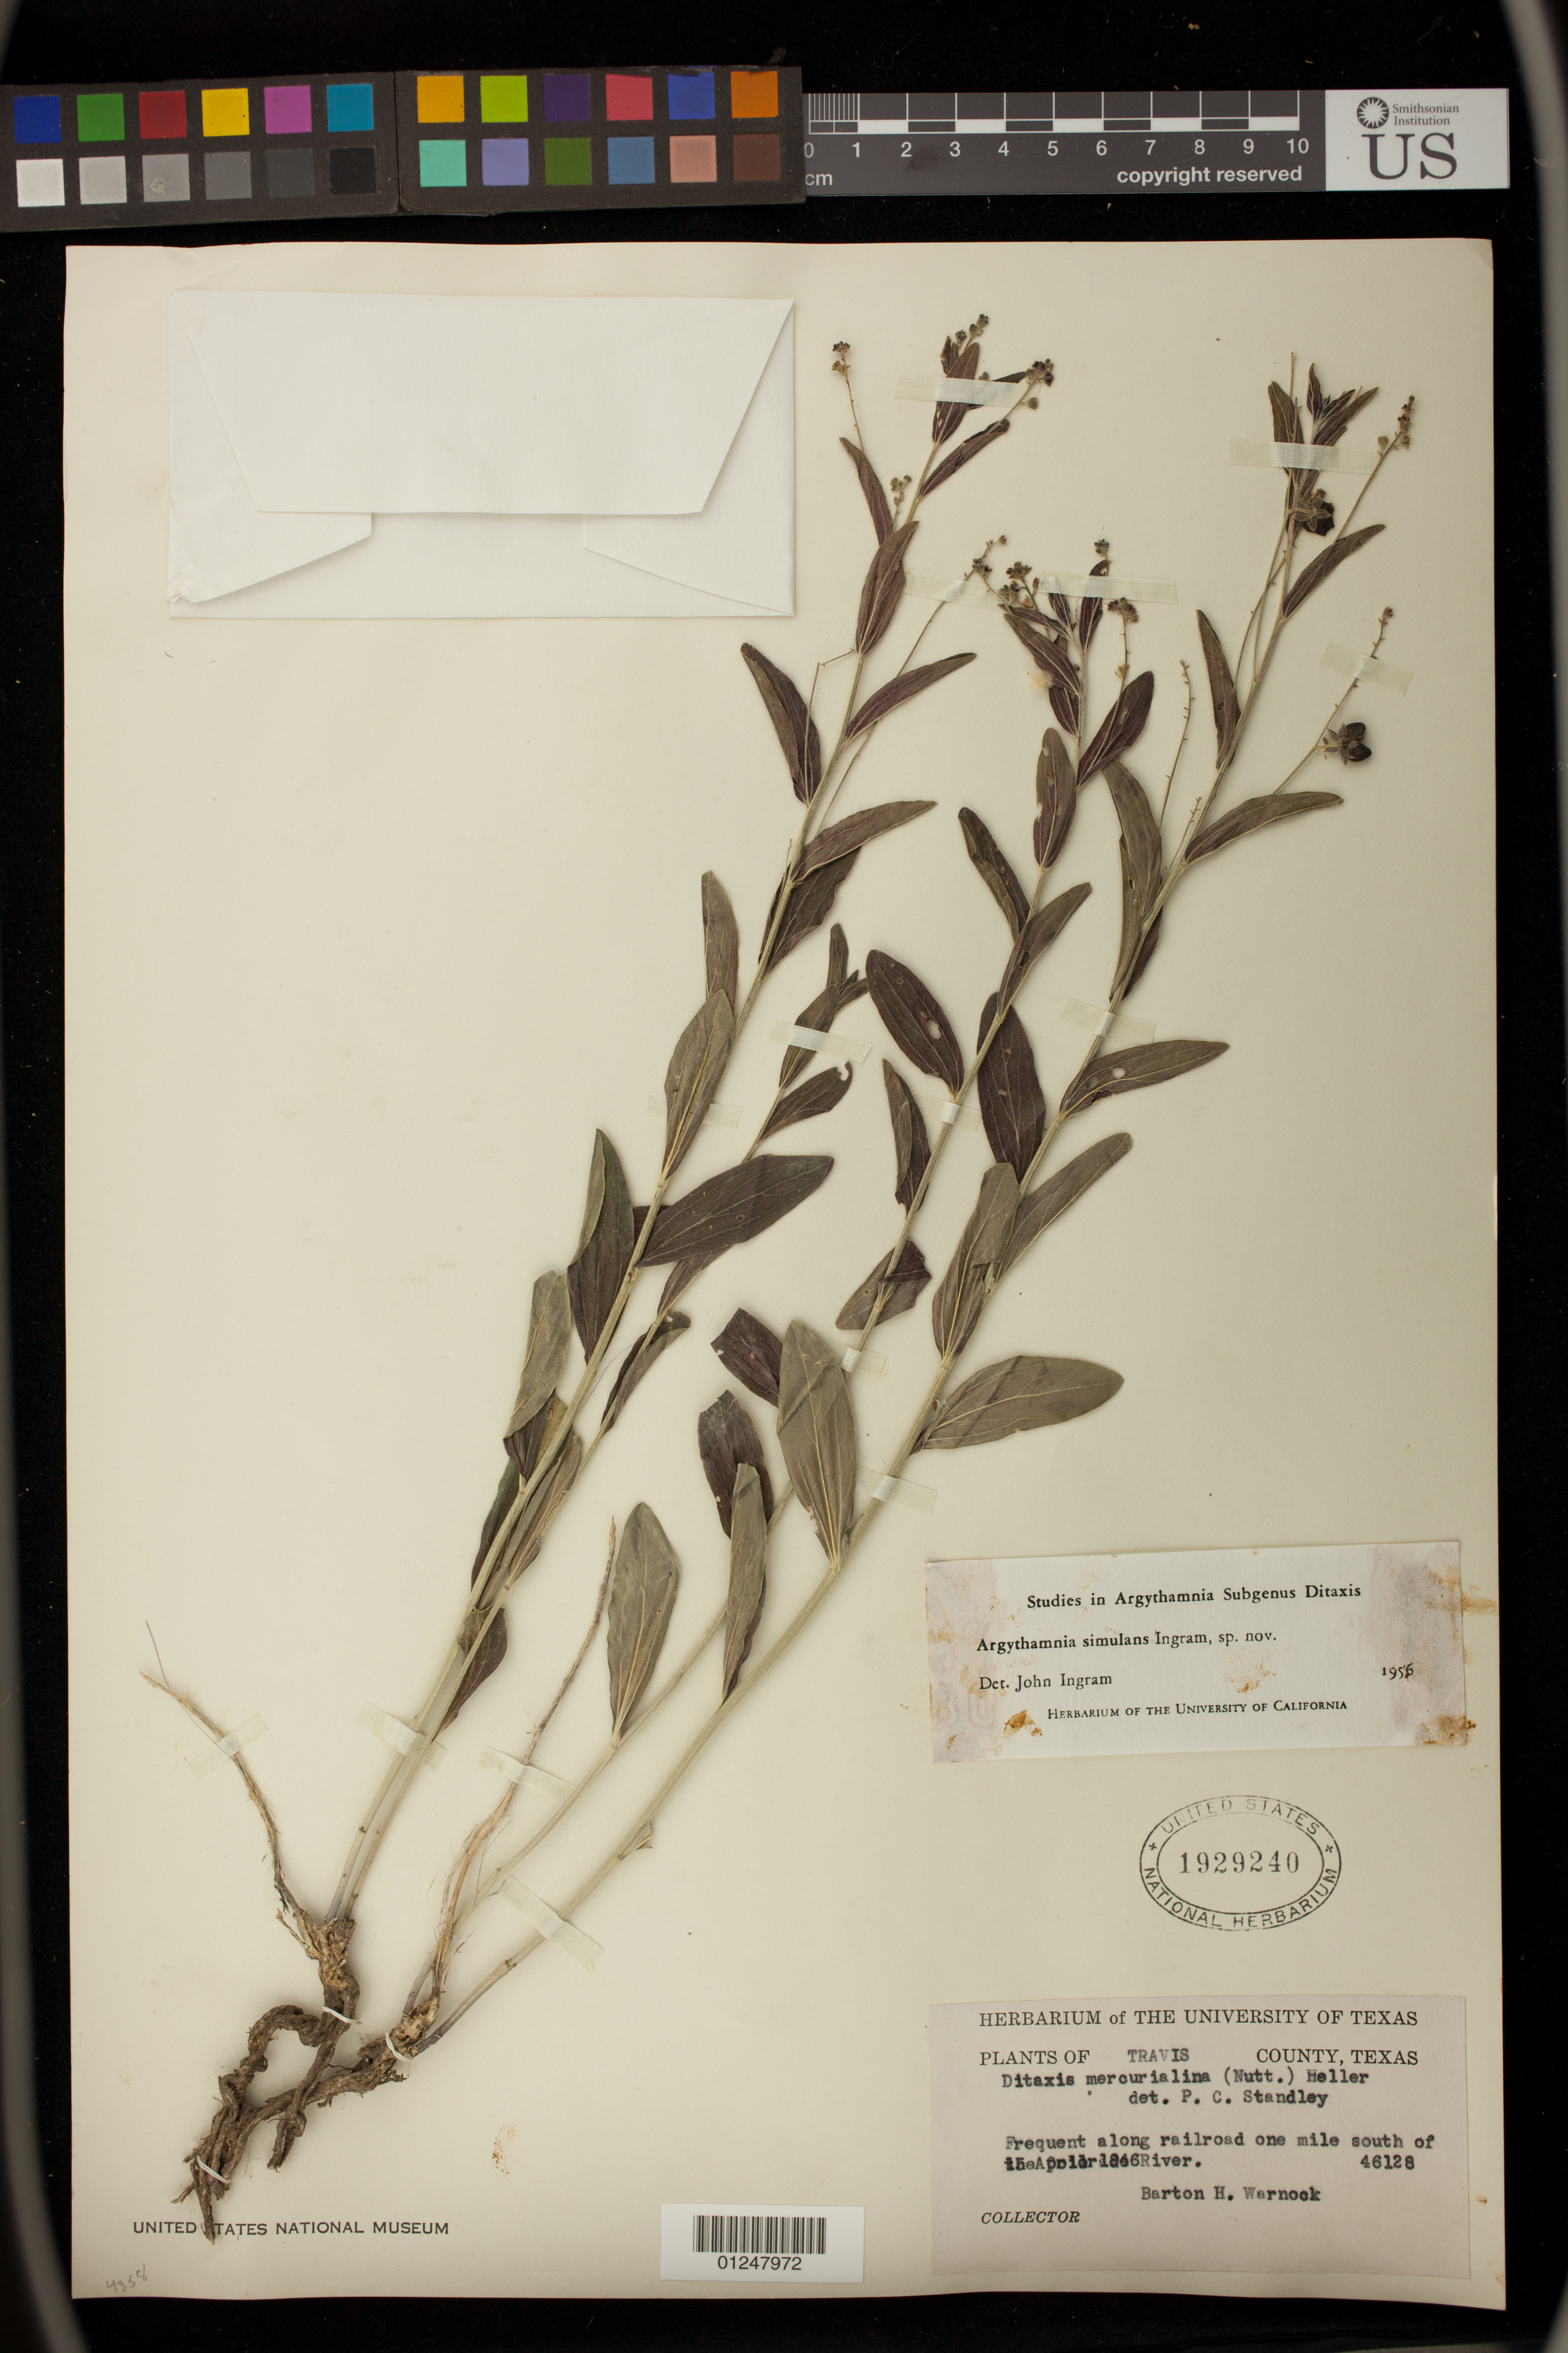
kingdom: Plantae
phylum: Tracheophyta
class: Magnoliopsida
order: Malpighiales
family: Euphorbiaceae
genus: Argythamnia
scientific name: Argythamnia simulans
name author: Ingram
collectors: B. H. Warnock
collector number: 46128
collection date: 1946-04-15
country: United States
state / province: Texas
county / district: Travis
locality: Frequent along railroad one mile south of the [illegible] River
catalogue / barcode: US 1929240